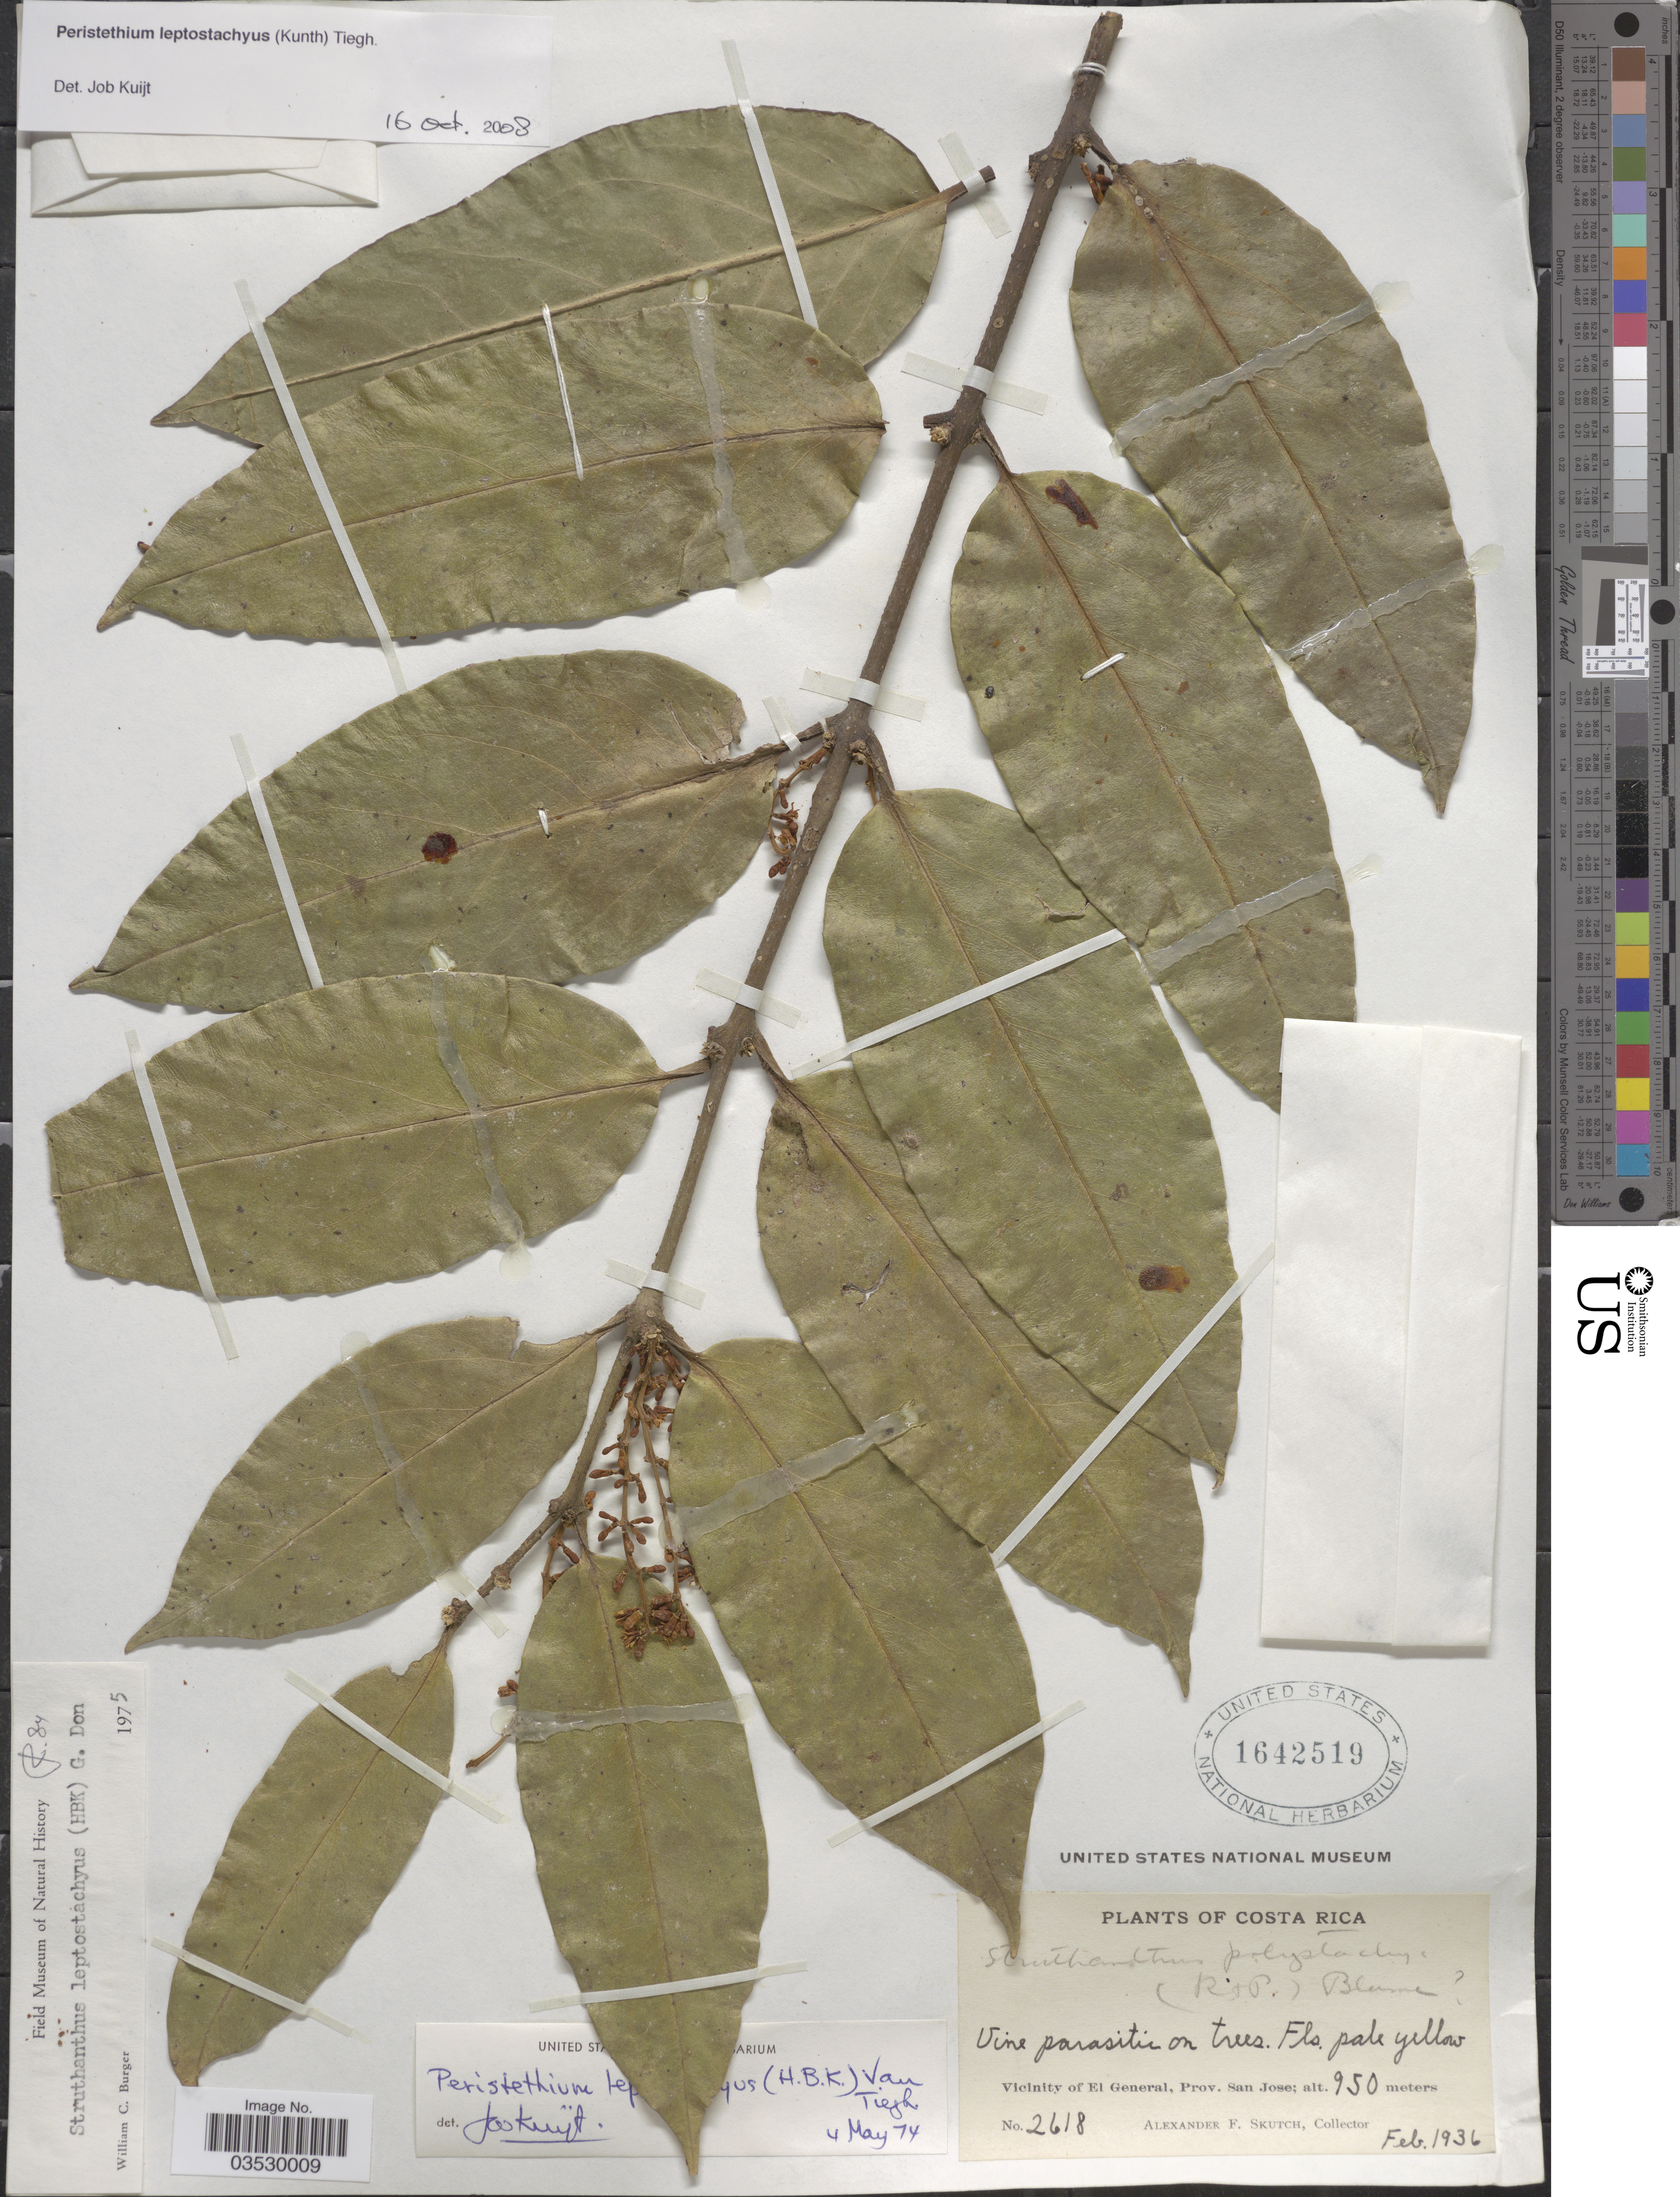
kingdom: Plantae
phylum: Tracheophyta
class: Magnoliopsida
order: Santalales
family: Loranthaceae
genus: Struthanthus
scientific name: Struthanthus leptostachyus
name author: Kunth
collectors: A. F. Skutch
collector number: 2618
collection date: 1936-02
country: Costa Rica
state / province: San José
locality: Vicinity of El General.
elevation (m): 950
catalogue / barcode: US 1642519